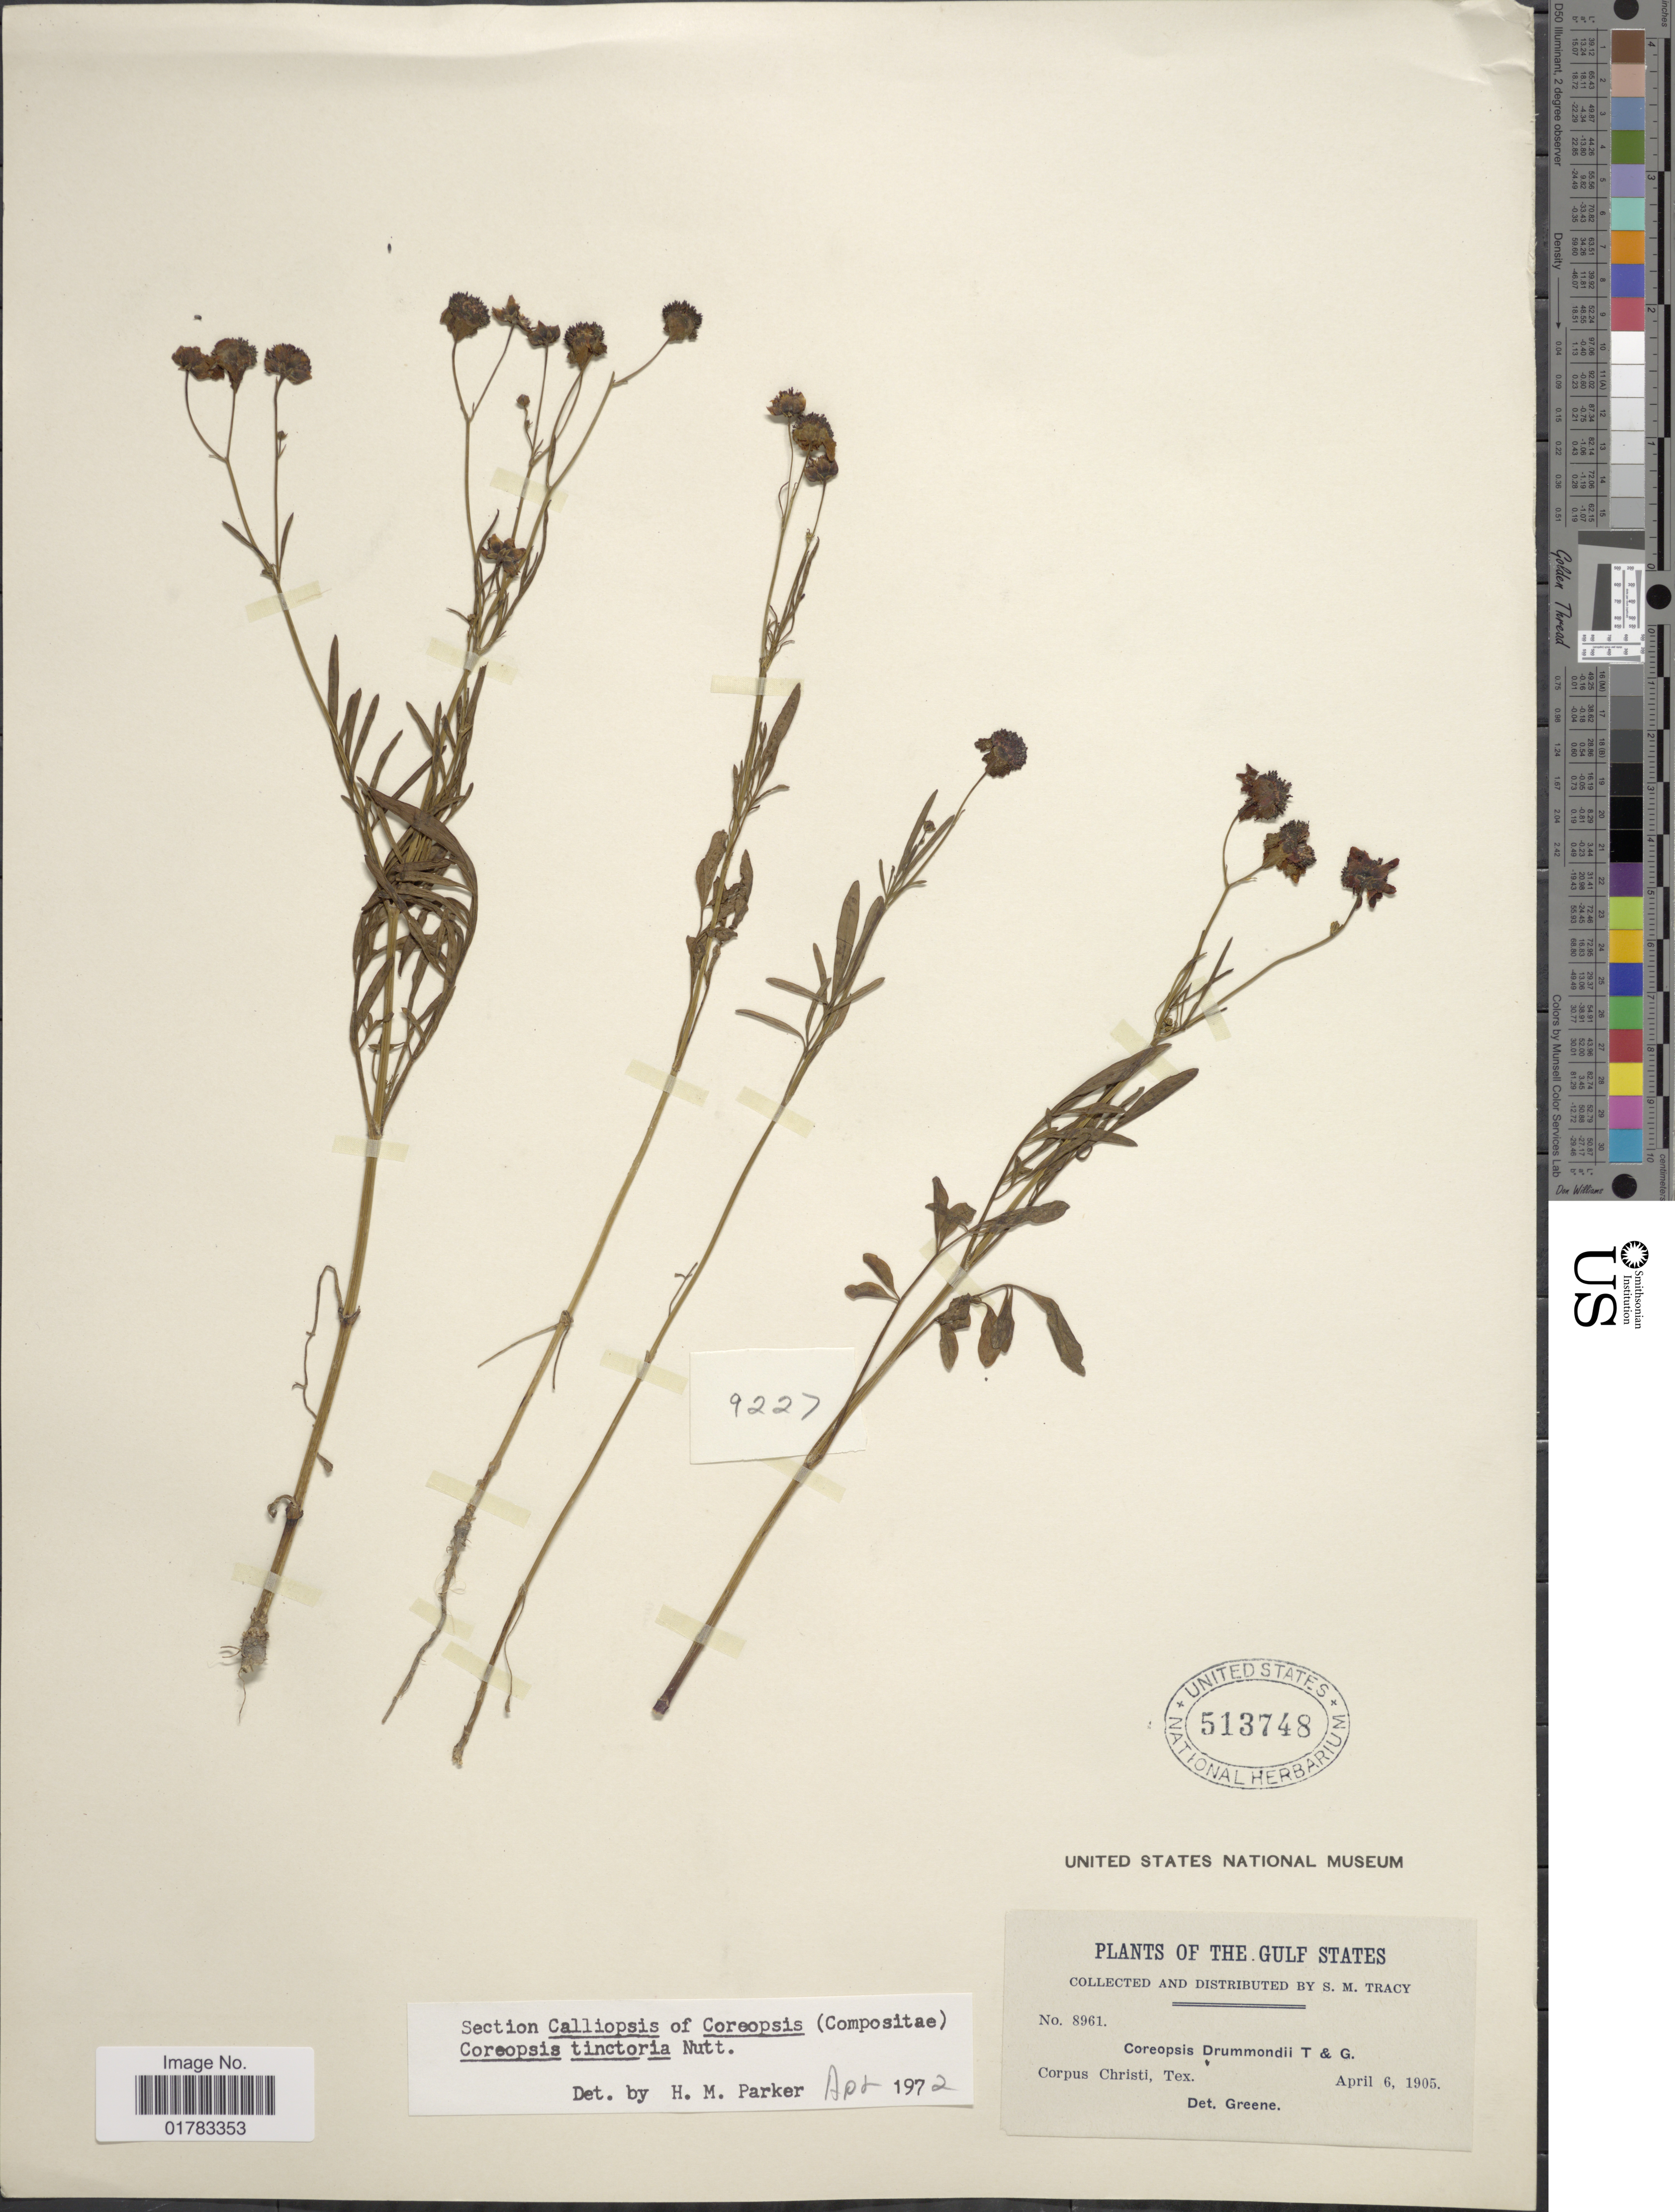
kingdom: Plantae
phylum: Tracheophyta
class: Magnoliopsida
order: Asterales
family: Asteraceae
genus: Coreopsis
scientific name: Coreopsis tinctoria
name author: Nutt.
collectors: S. M. Tracy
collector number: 8961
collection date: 1905-04-06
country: United States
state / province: Texas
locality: Gulf States, Corpus Christi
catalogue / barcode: US 513748